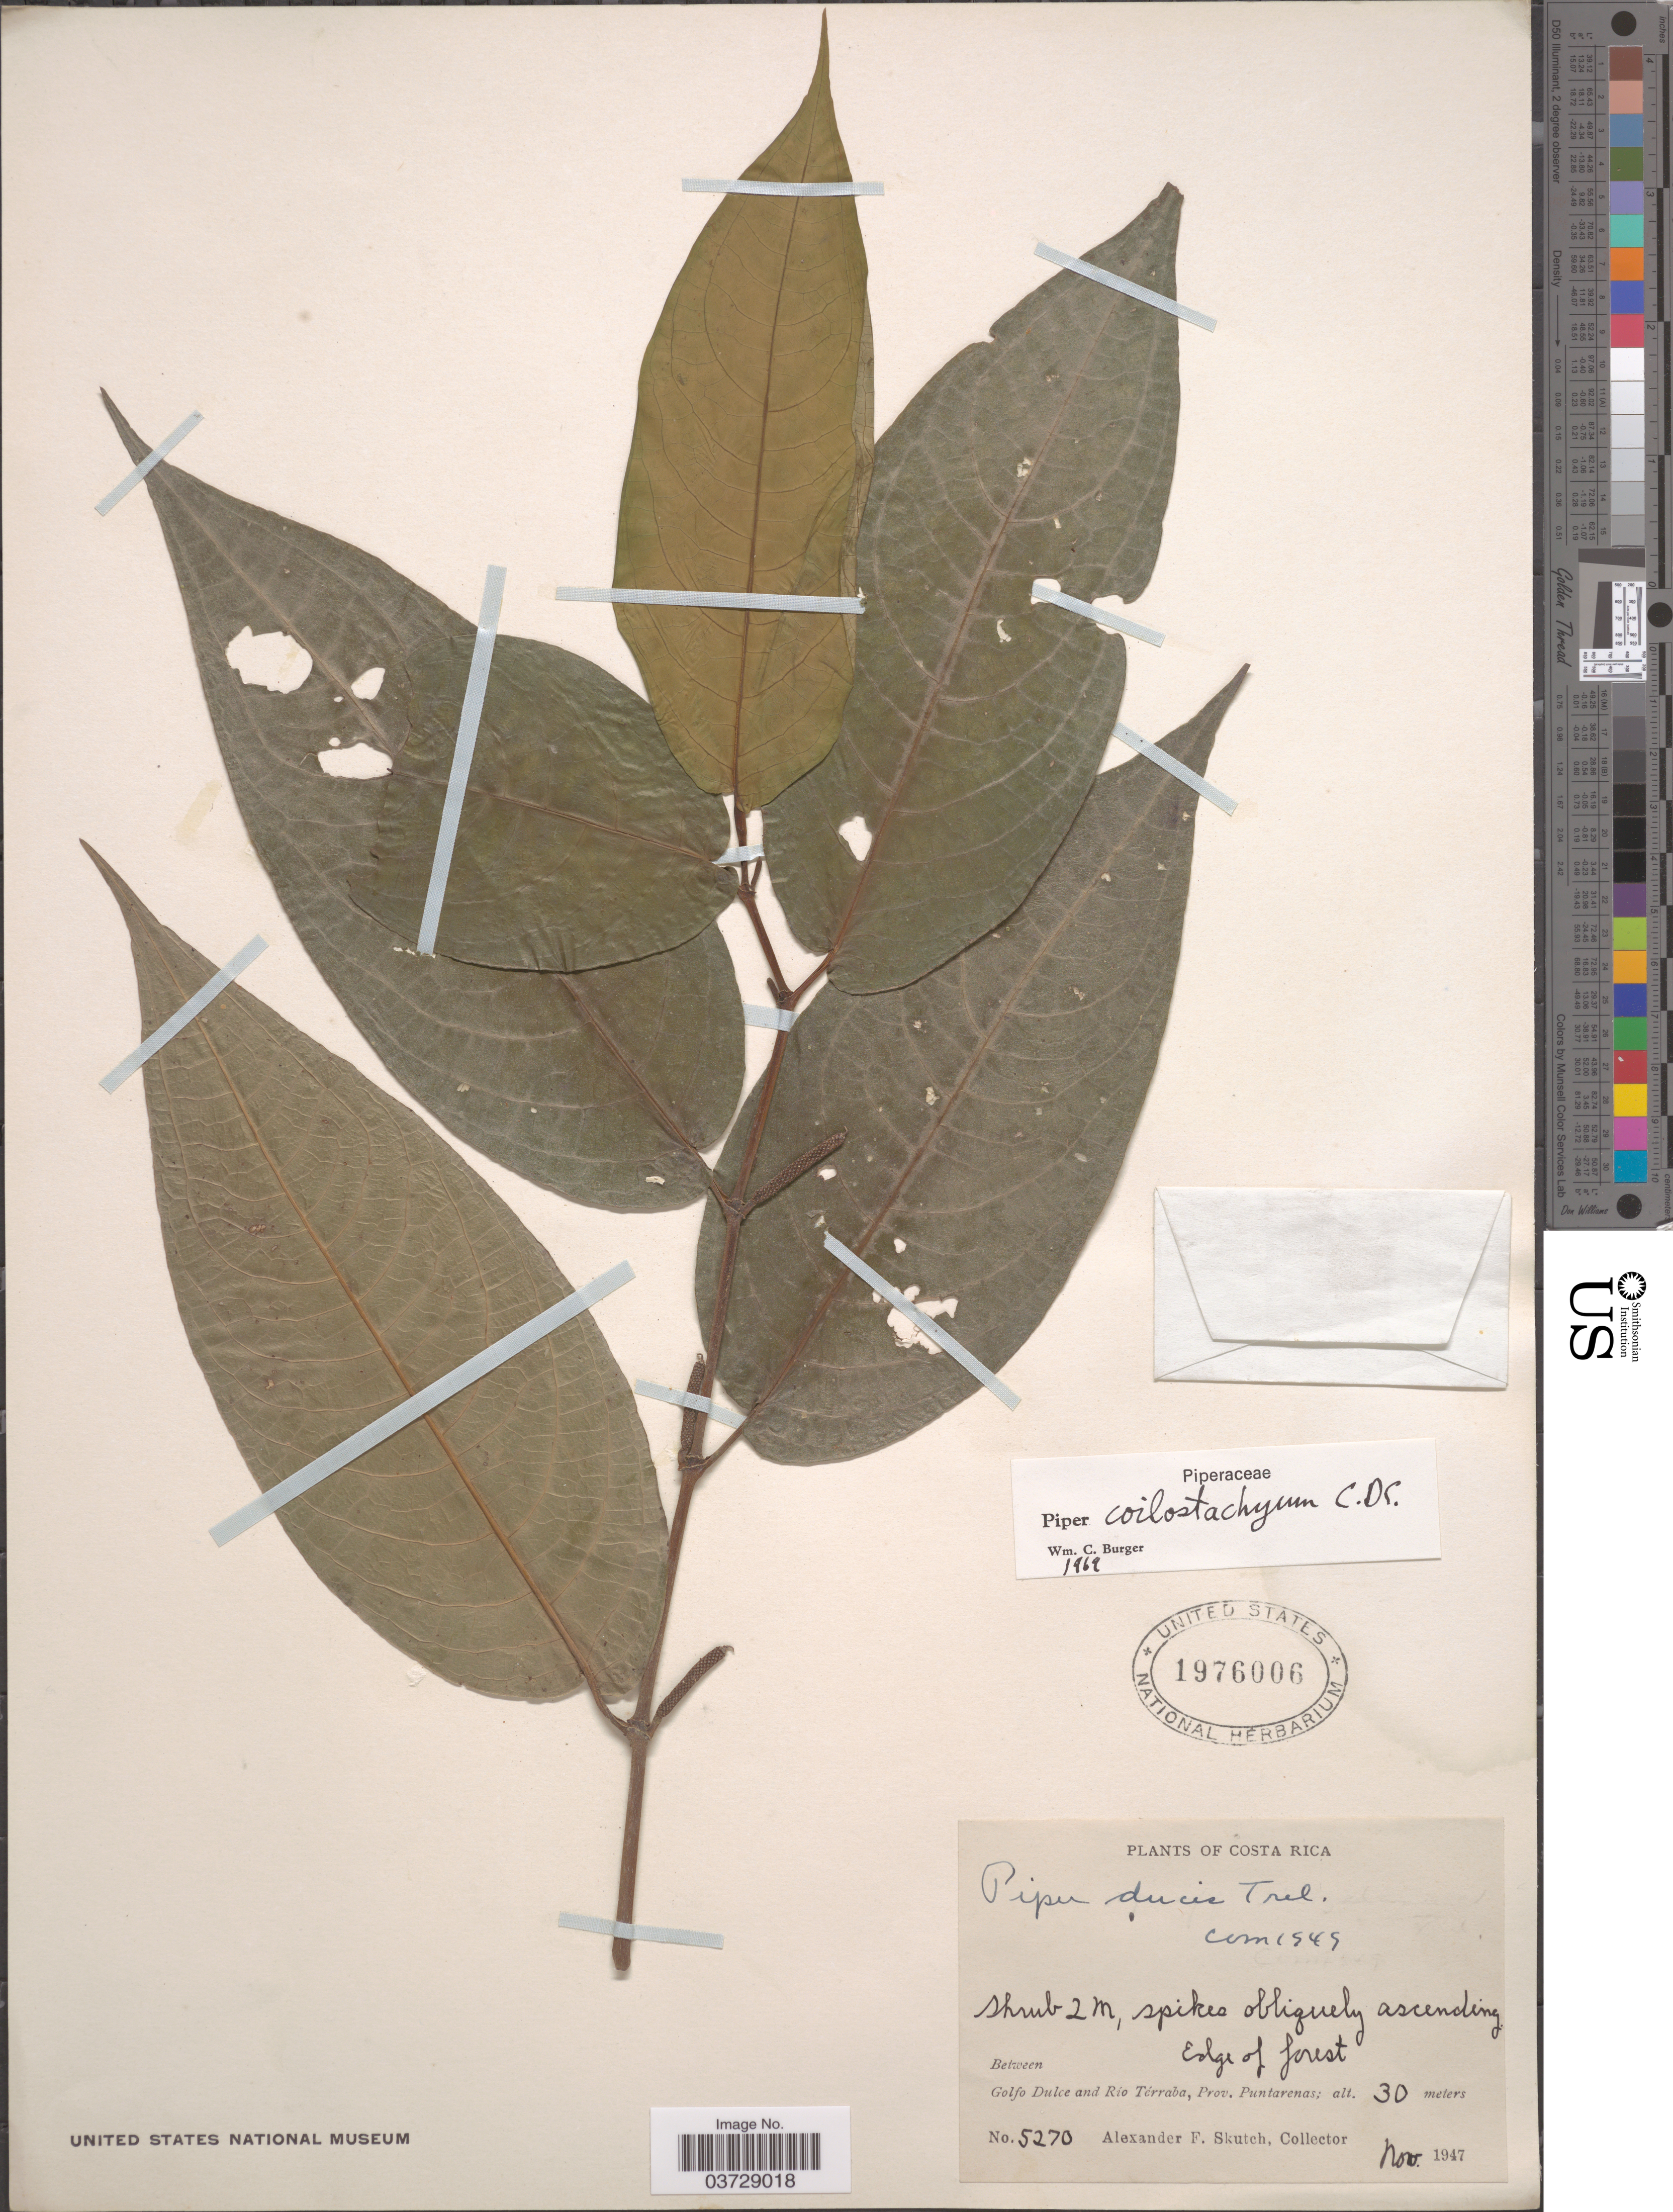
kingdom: Plantae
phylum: Tracheophyta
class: Magnoliopsida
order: Piperales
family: Piperaceae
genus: Piper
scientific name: Piper coilostachyum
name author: C. DC.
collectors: A. F. Skutch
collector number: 5270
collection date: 1947-11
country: Costa Rica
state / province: Puntarenas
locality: Edge of forest. Between Golfo Dulce and Río Térraba.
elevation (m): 30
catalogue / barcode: US 1976006